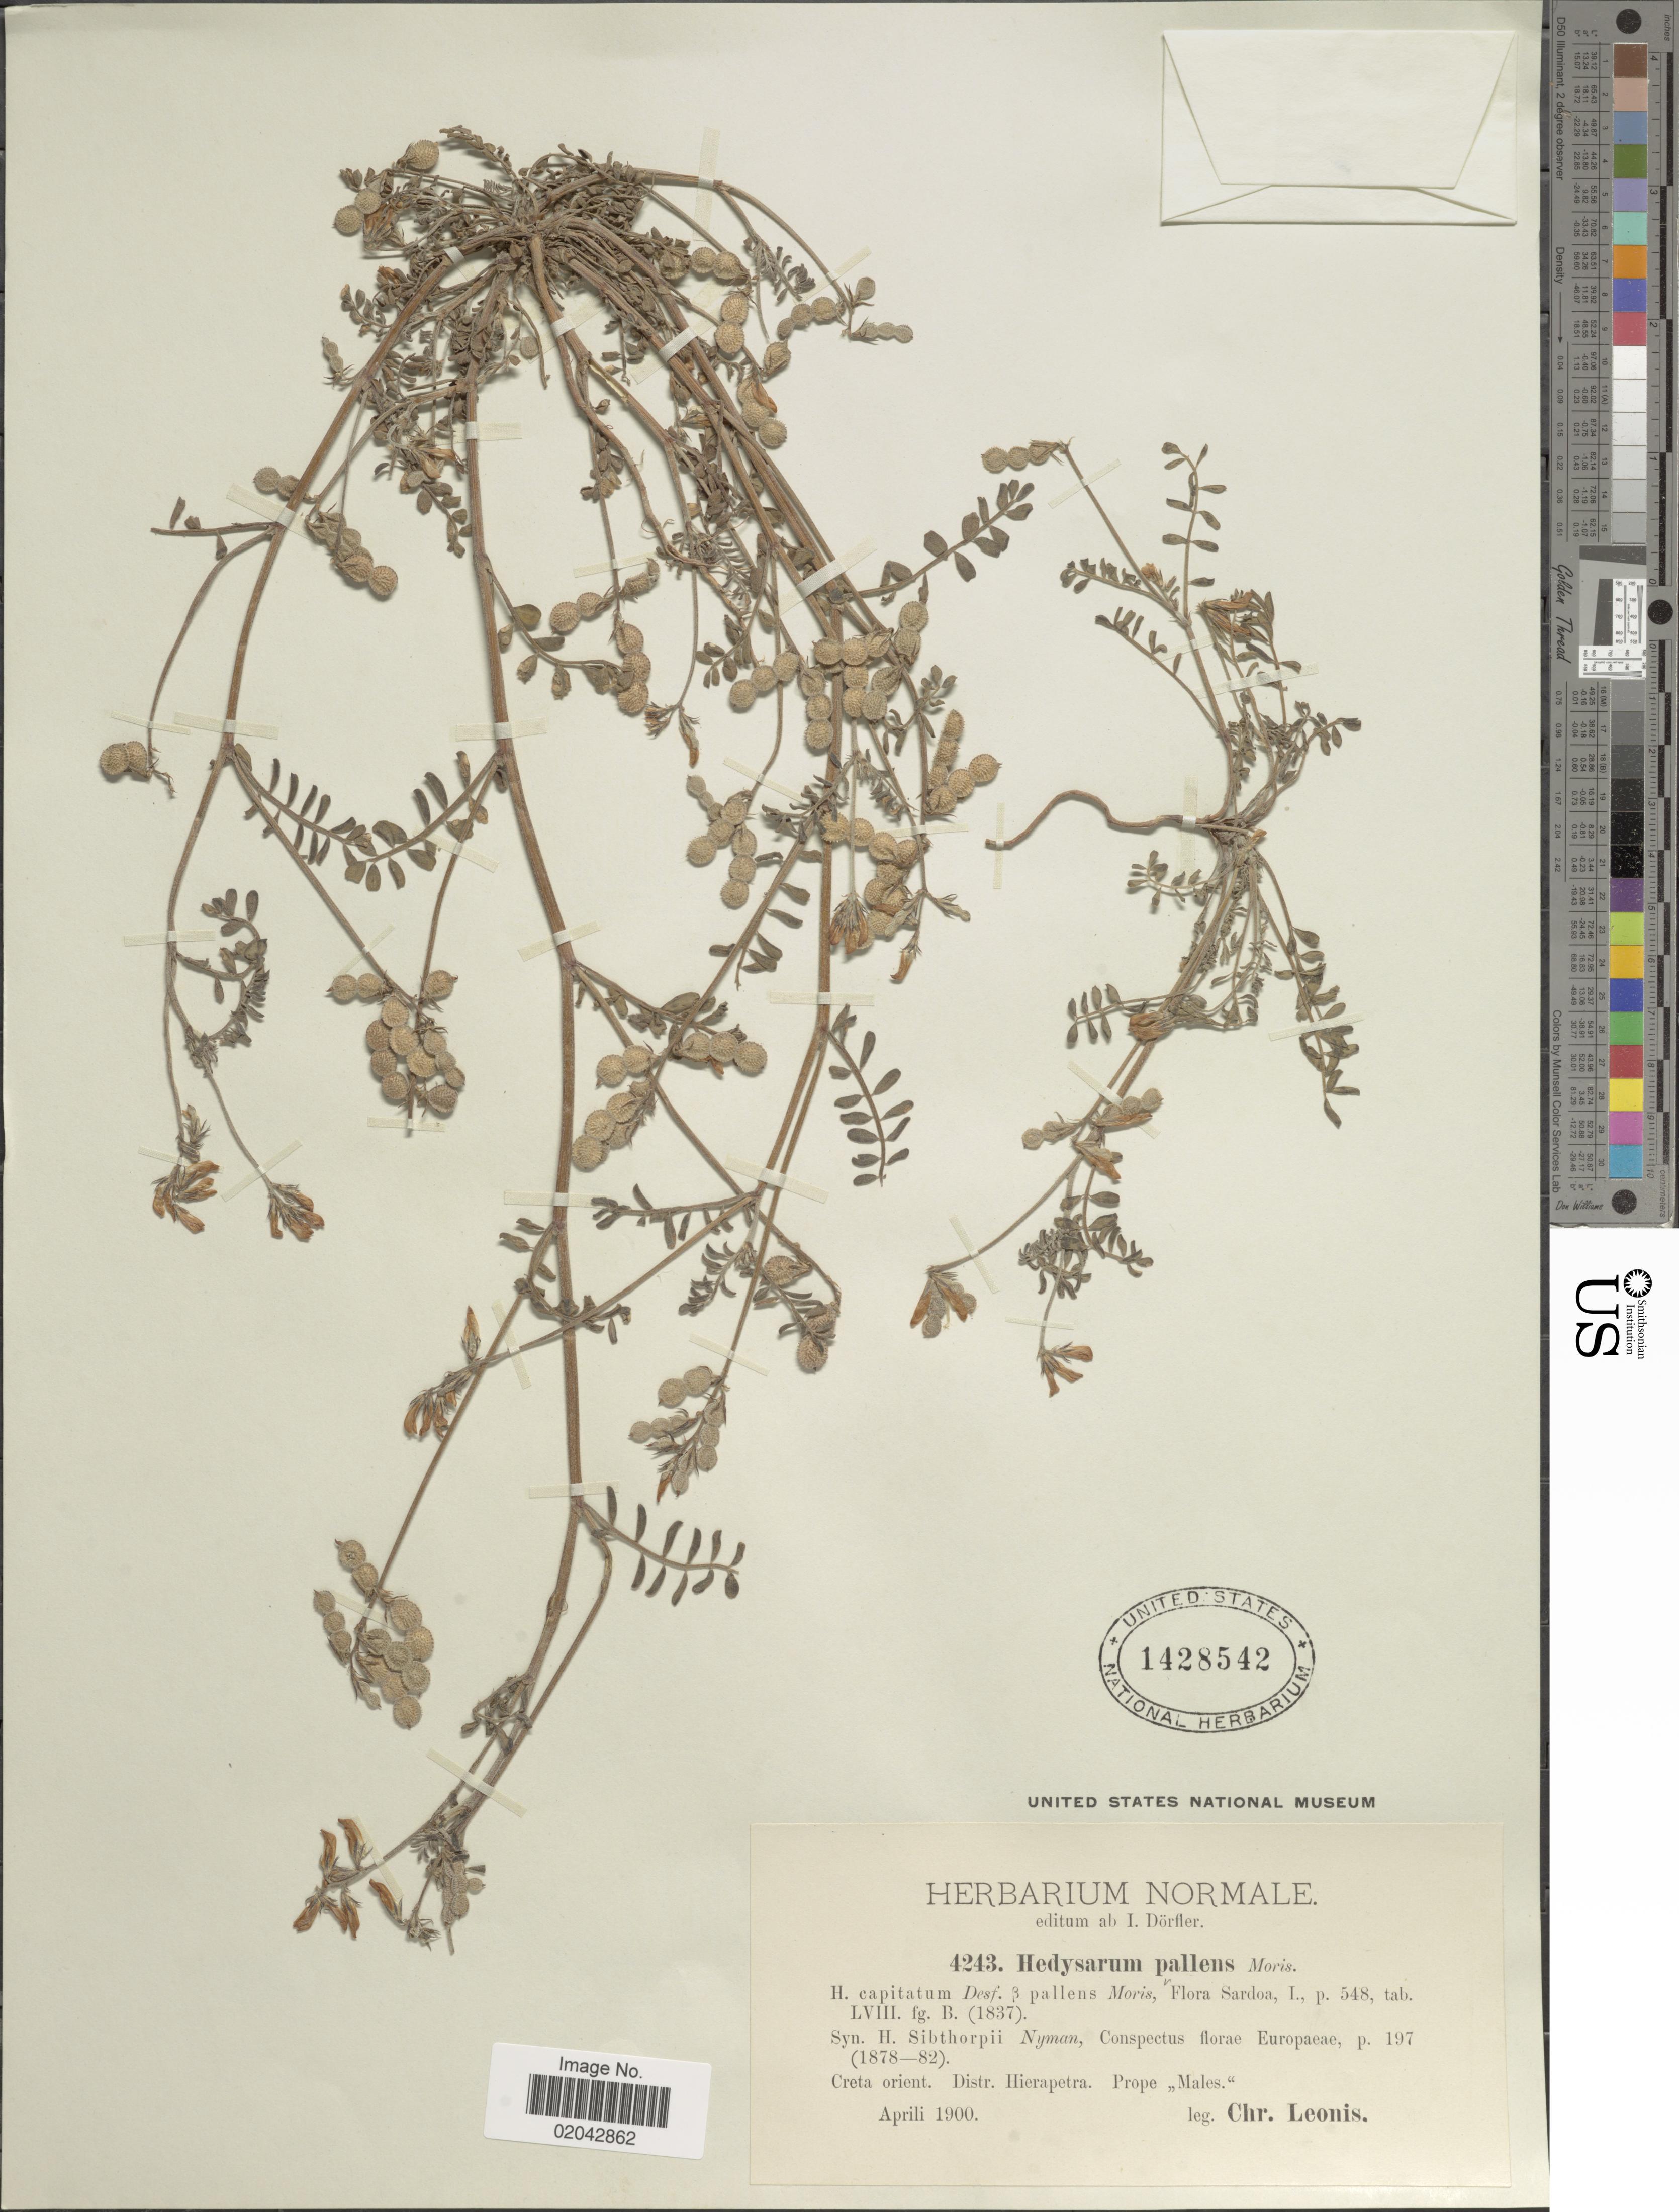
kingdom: Plantae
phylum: Tracheophyta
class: Magnoliopsida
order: Fabales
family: Fabaceae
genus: Hedysarum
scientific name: Hedysarum pallens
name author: Halácsy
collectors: C. Leonis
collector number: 4243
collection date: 1900-04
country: Greece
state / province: Crete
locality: Creta orient. Distr. Hierapetra, prope Males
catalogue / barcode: US 1428542